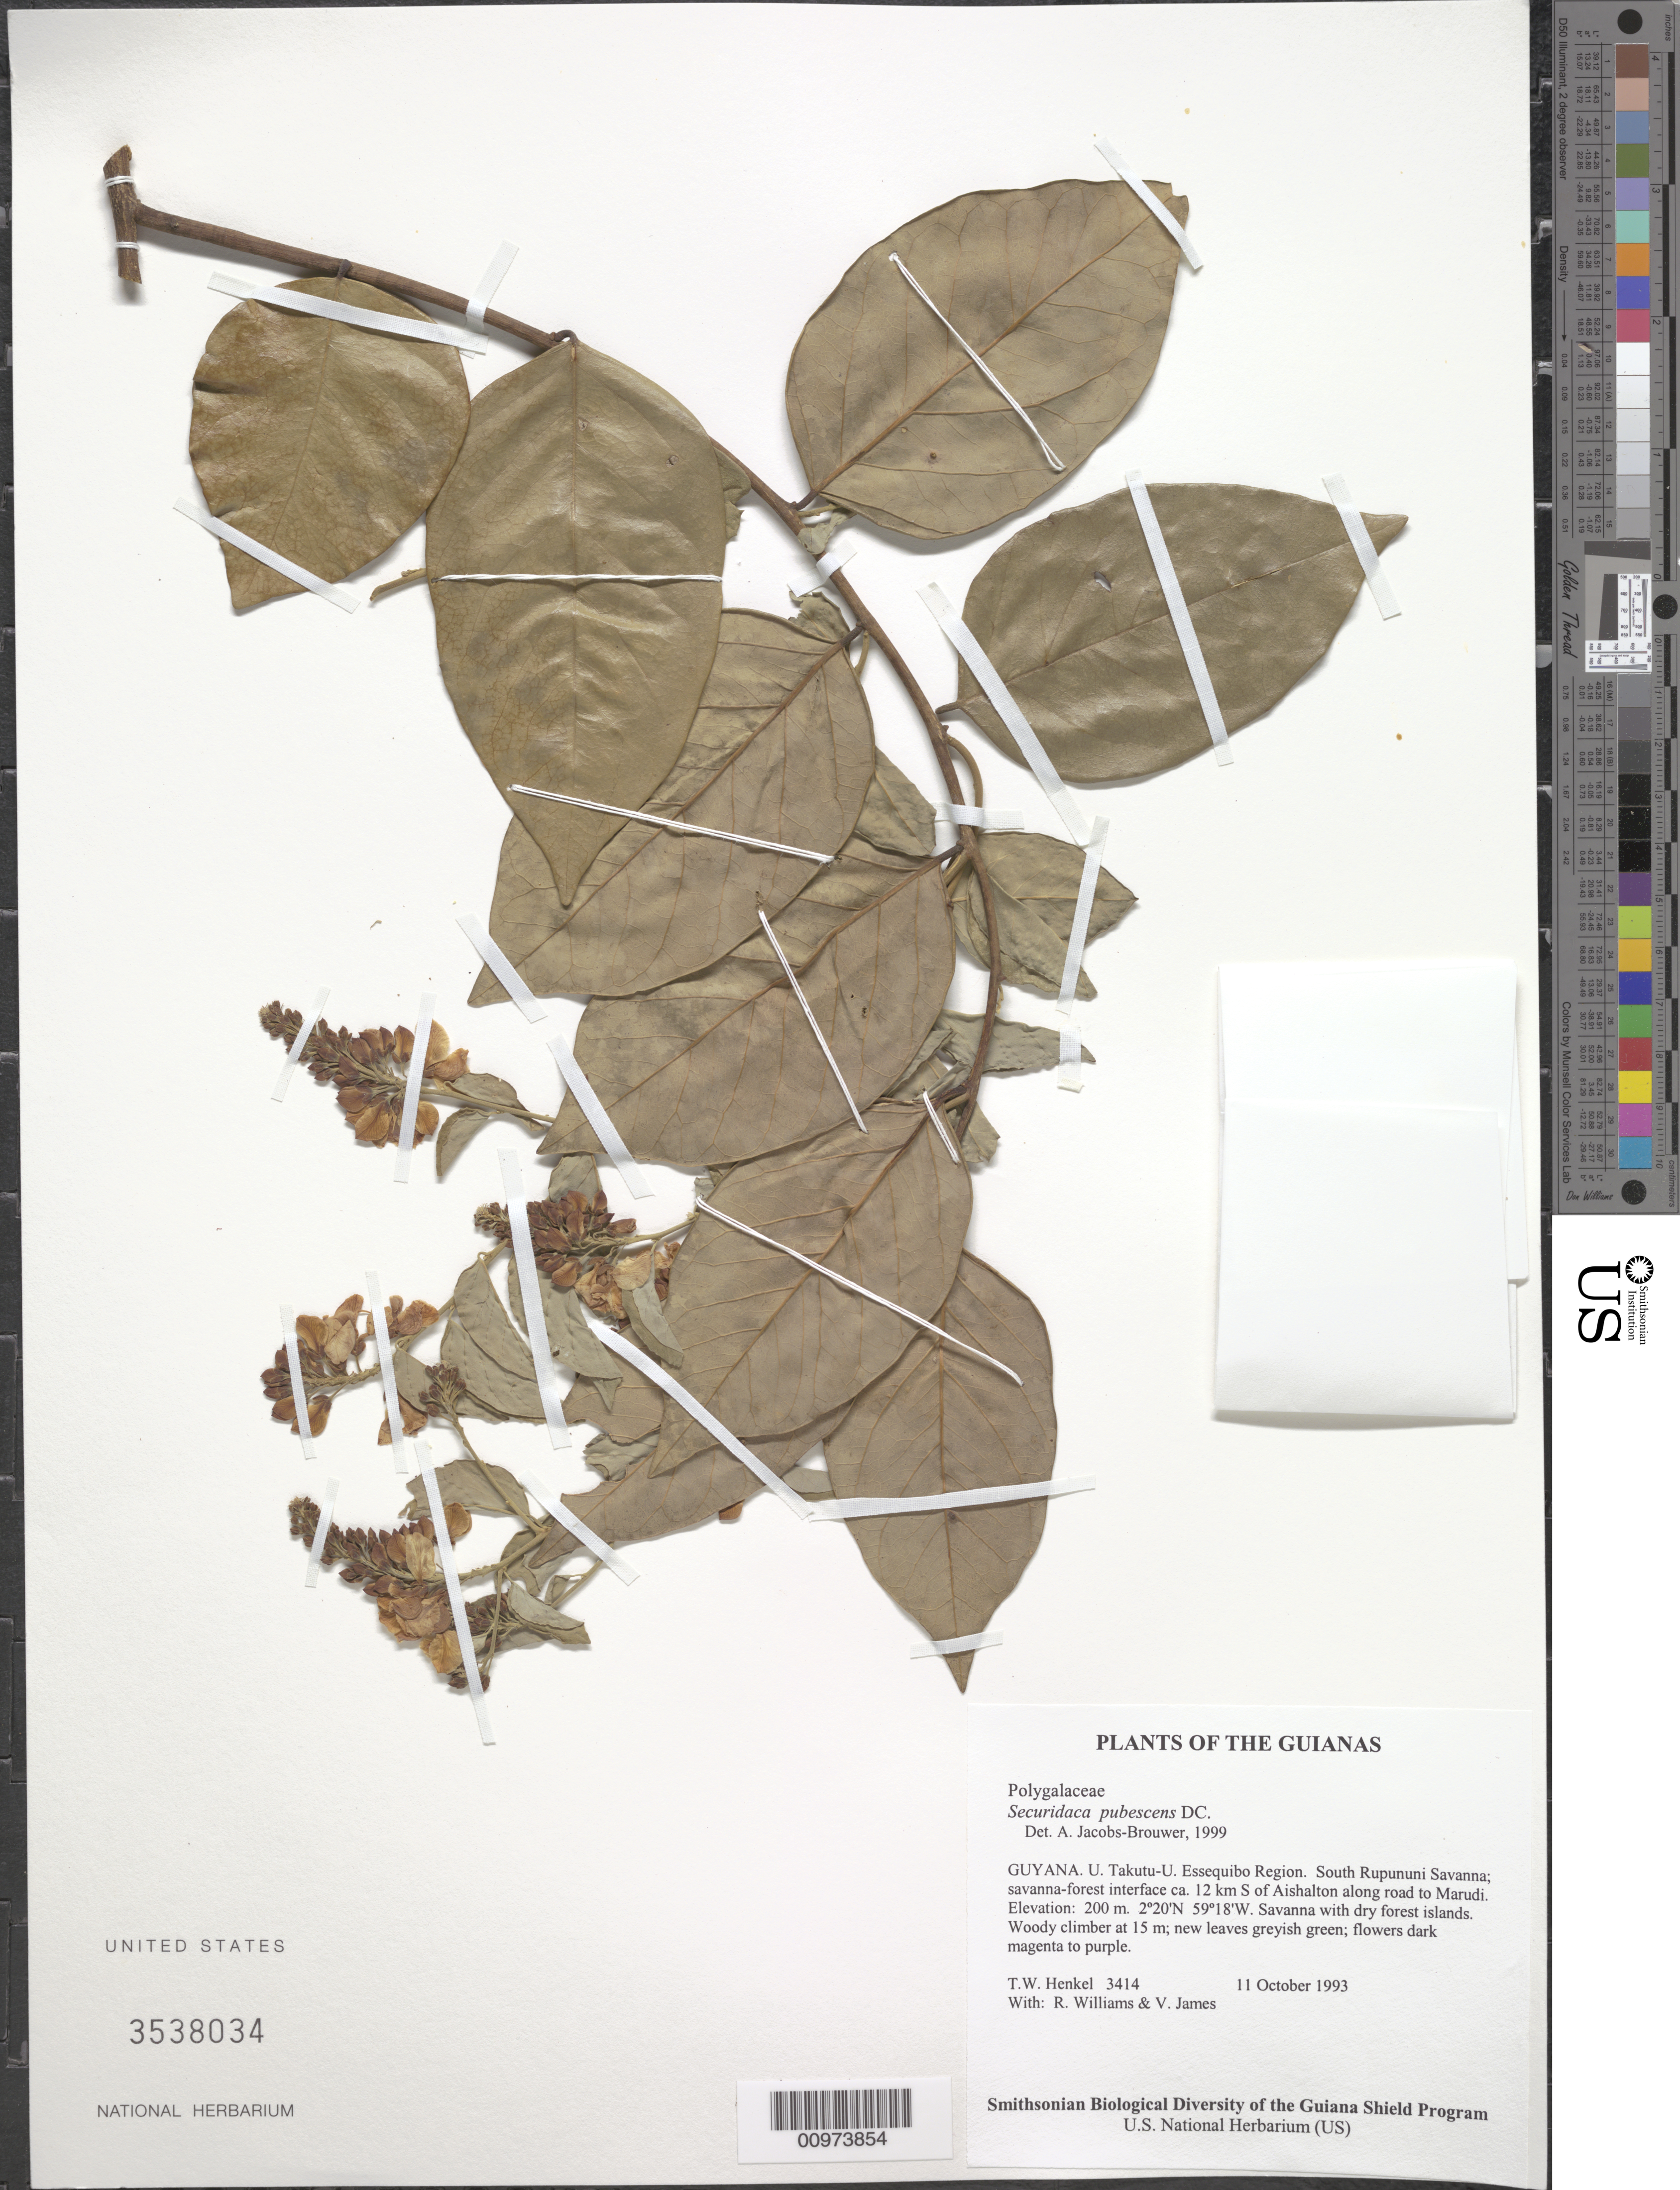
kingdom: Plantae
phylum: Tracheophyta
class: Magnoliopsida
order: Fabales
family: Polygalaceae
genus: Securidaca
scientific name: Securidaca pubescens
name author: DC.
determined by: Jacobs-Brouwer, A.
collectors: T. Henkel, R. Williams & V. James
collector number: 3414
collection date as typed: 11 October 1993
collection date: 1993-10-11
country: Guyana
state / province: U. Takutu-U. Essequibo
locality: South Rupununi Savanna; savanna-forest interface ca. 12 km S of Aishalton along road to Marudi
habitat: Savanna with dry forest islands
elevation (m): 200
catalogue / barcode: US 3538034